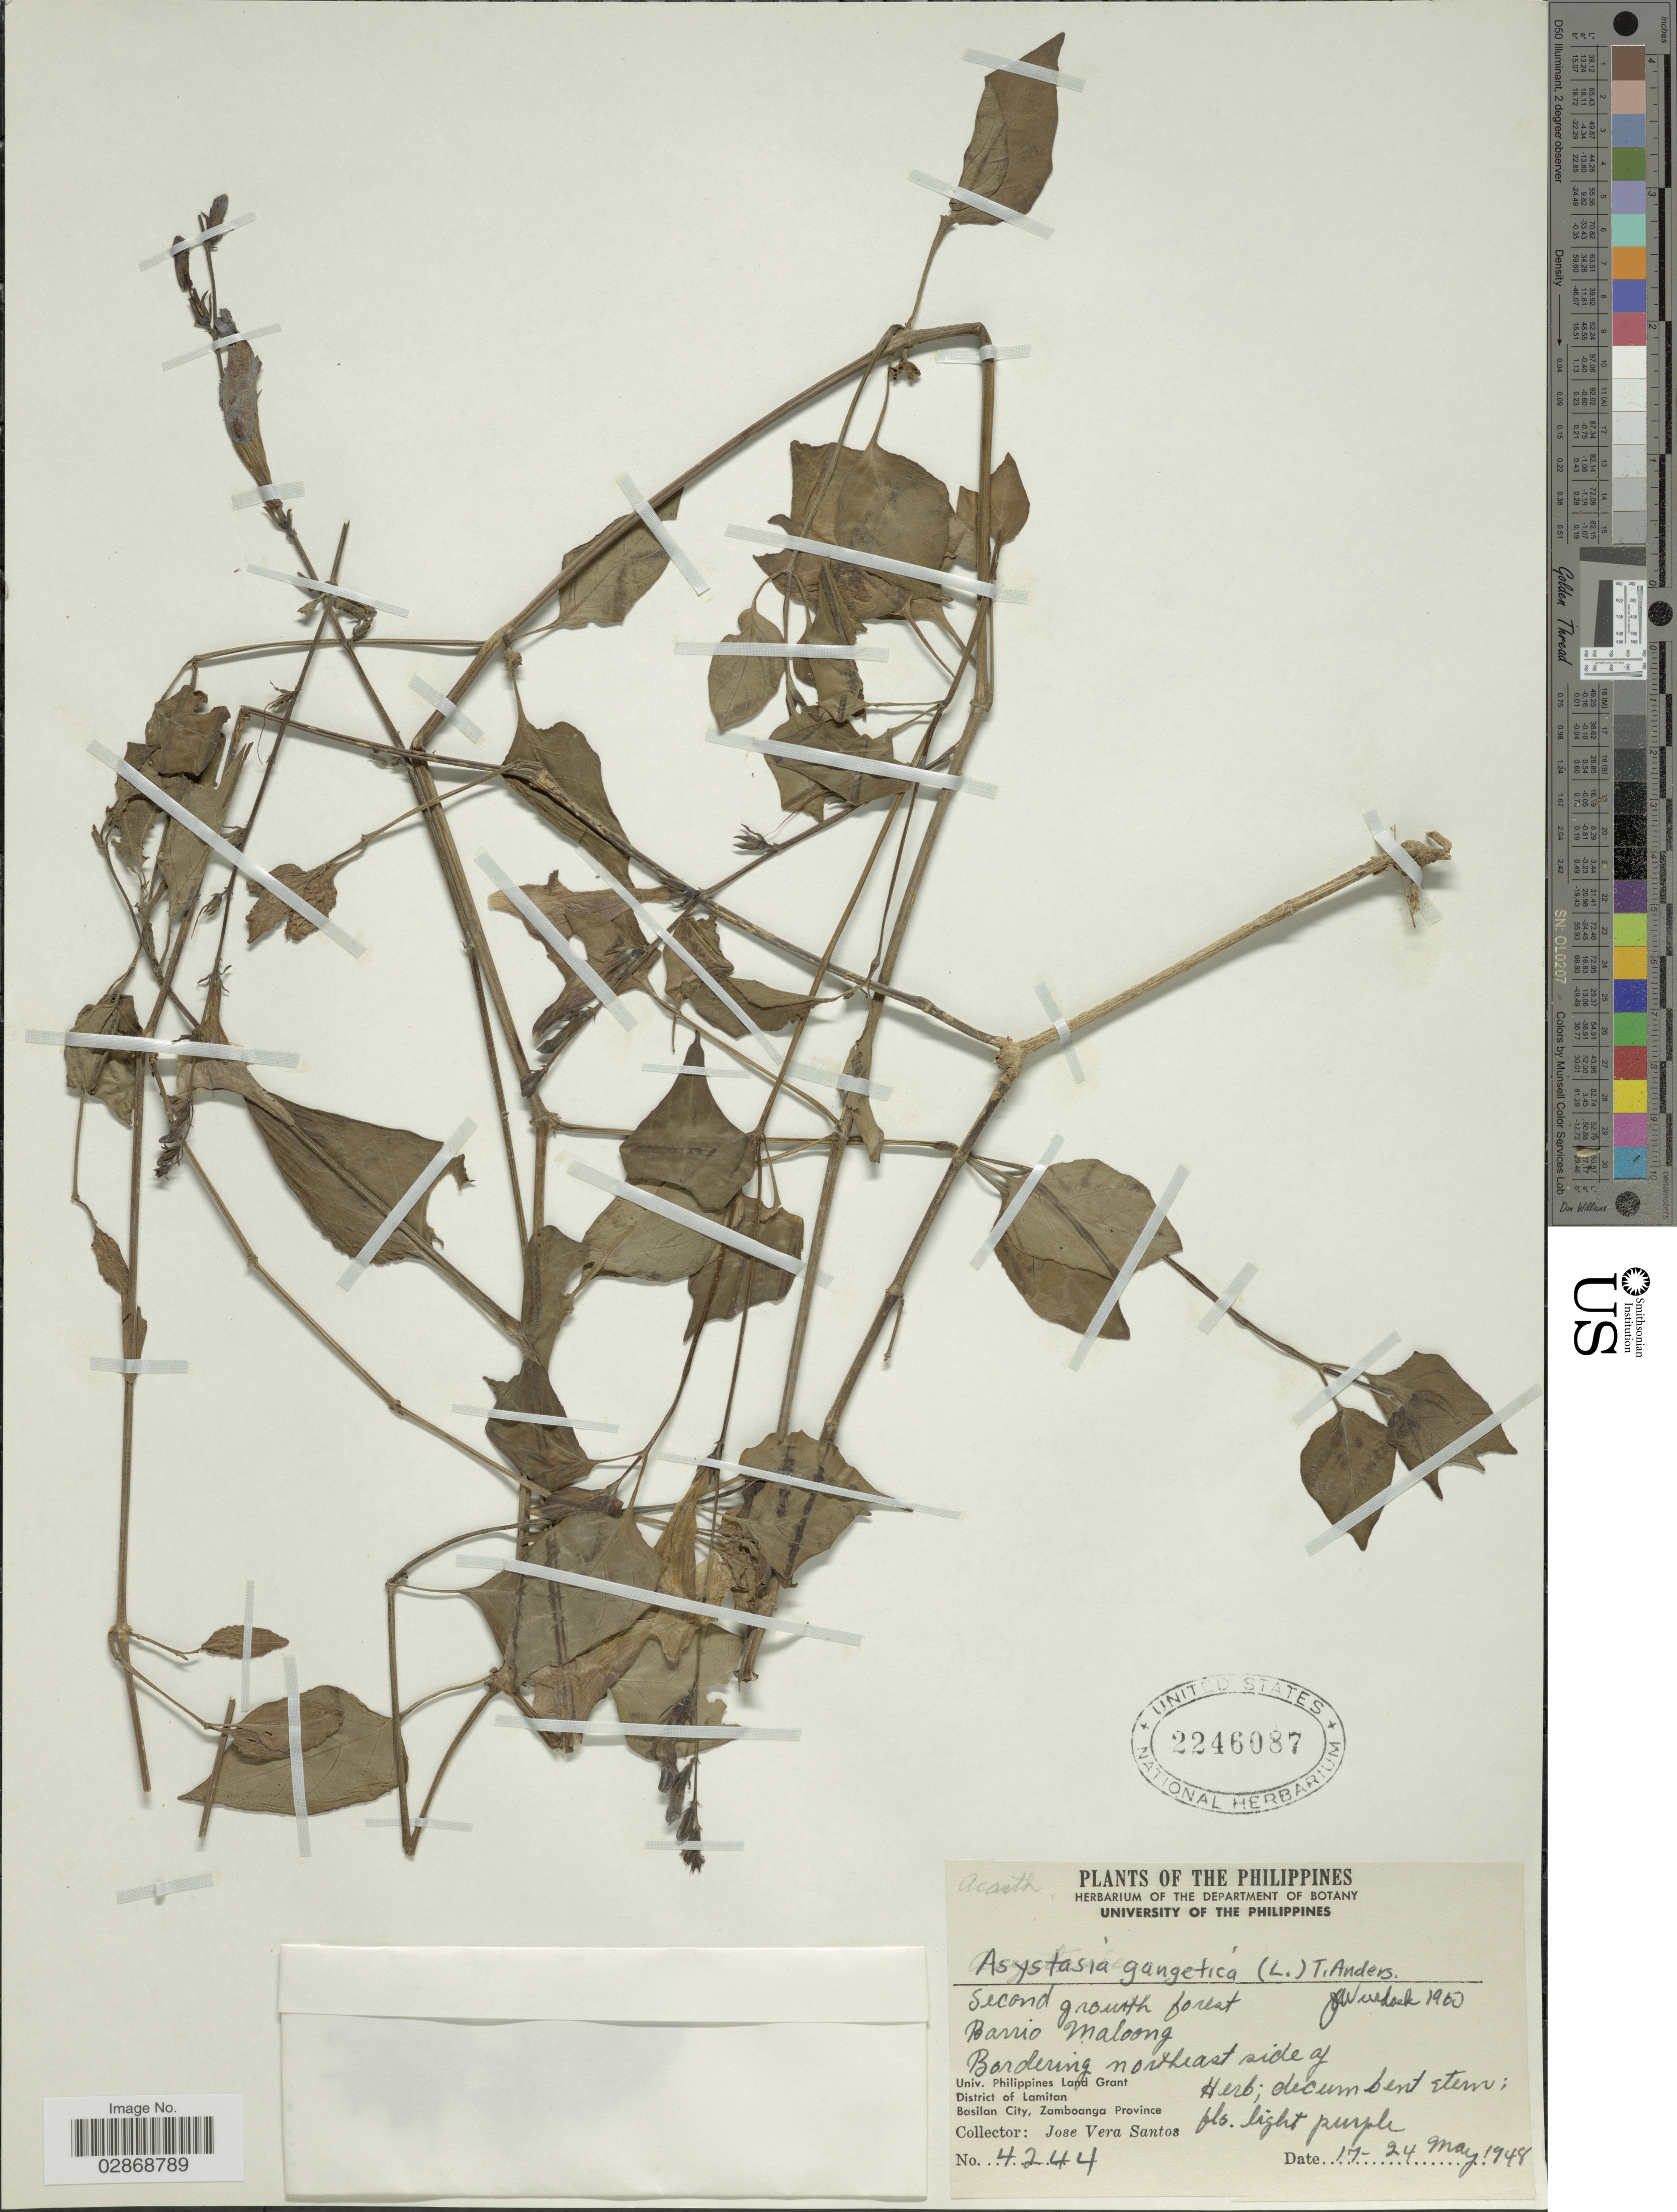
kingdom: Plantae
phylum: Tracheophyta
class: Magnoliopsida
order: Lamiales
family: Acanthaceae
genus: Asystasia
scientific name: Asystasia gangetica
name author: (L.) T. Anderson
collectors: J. V. Santos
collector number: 4244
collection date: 1948-05-17/1984-05-24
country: Philippines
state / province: Muslim Mindanao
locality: Barrio Maloong Bordering northeast side of Univ. Phillippines Land Grant. District of Lamitan. Basilan City, Zamboanga Province. Barrio Malloong.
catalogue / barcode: US 2246087